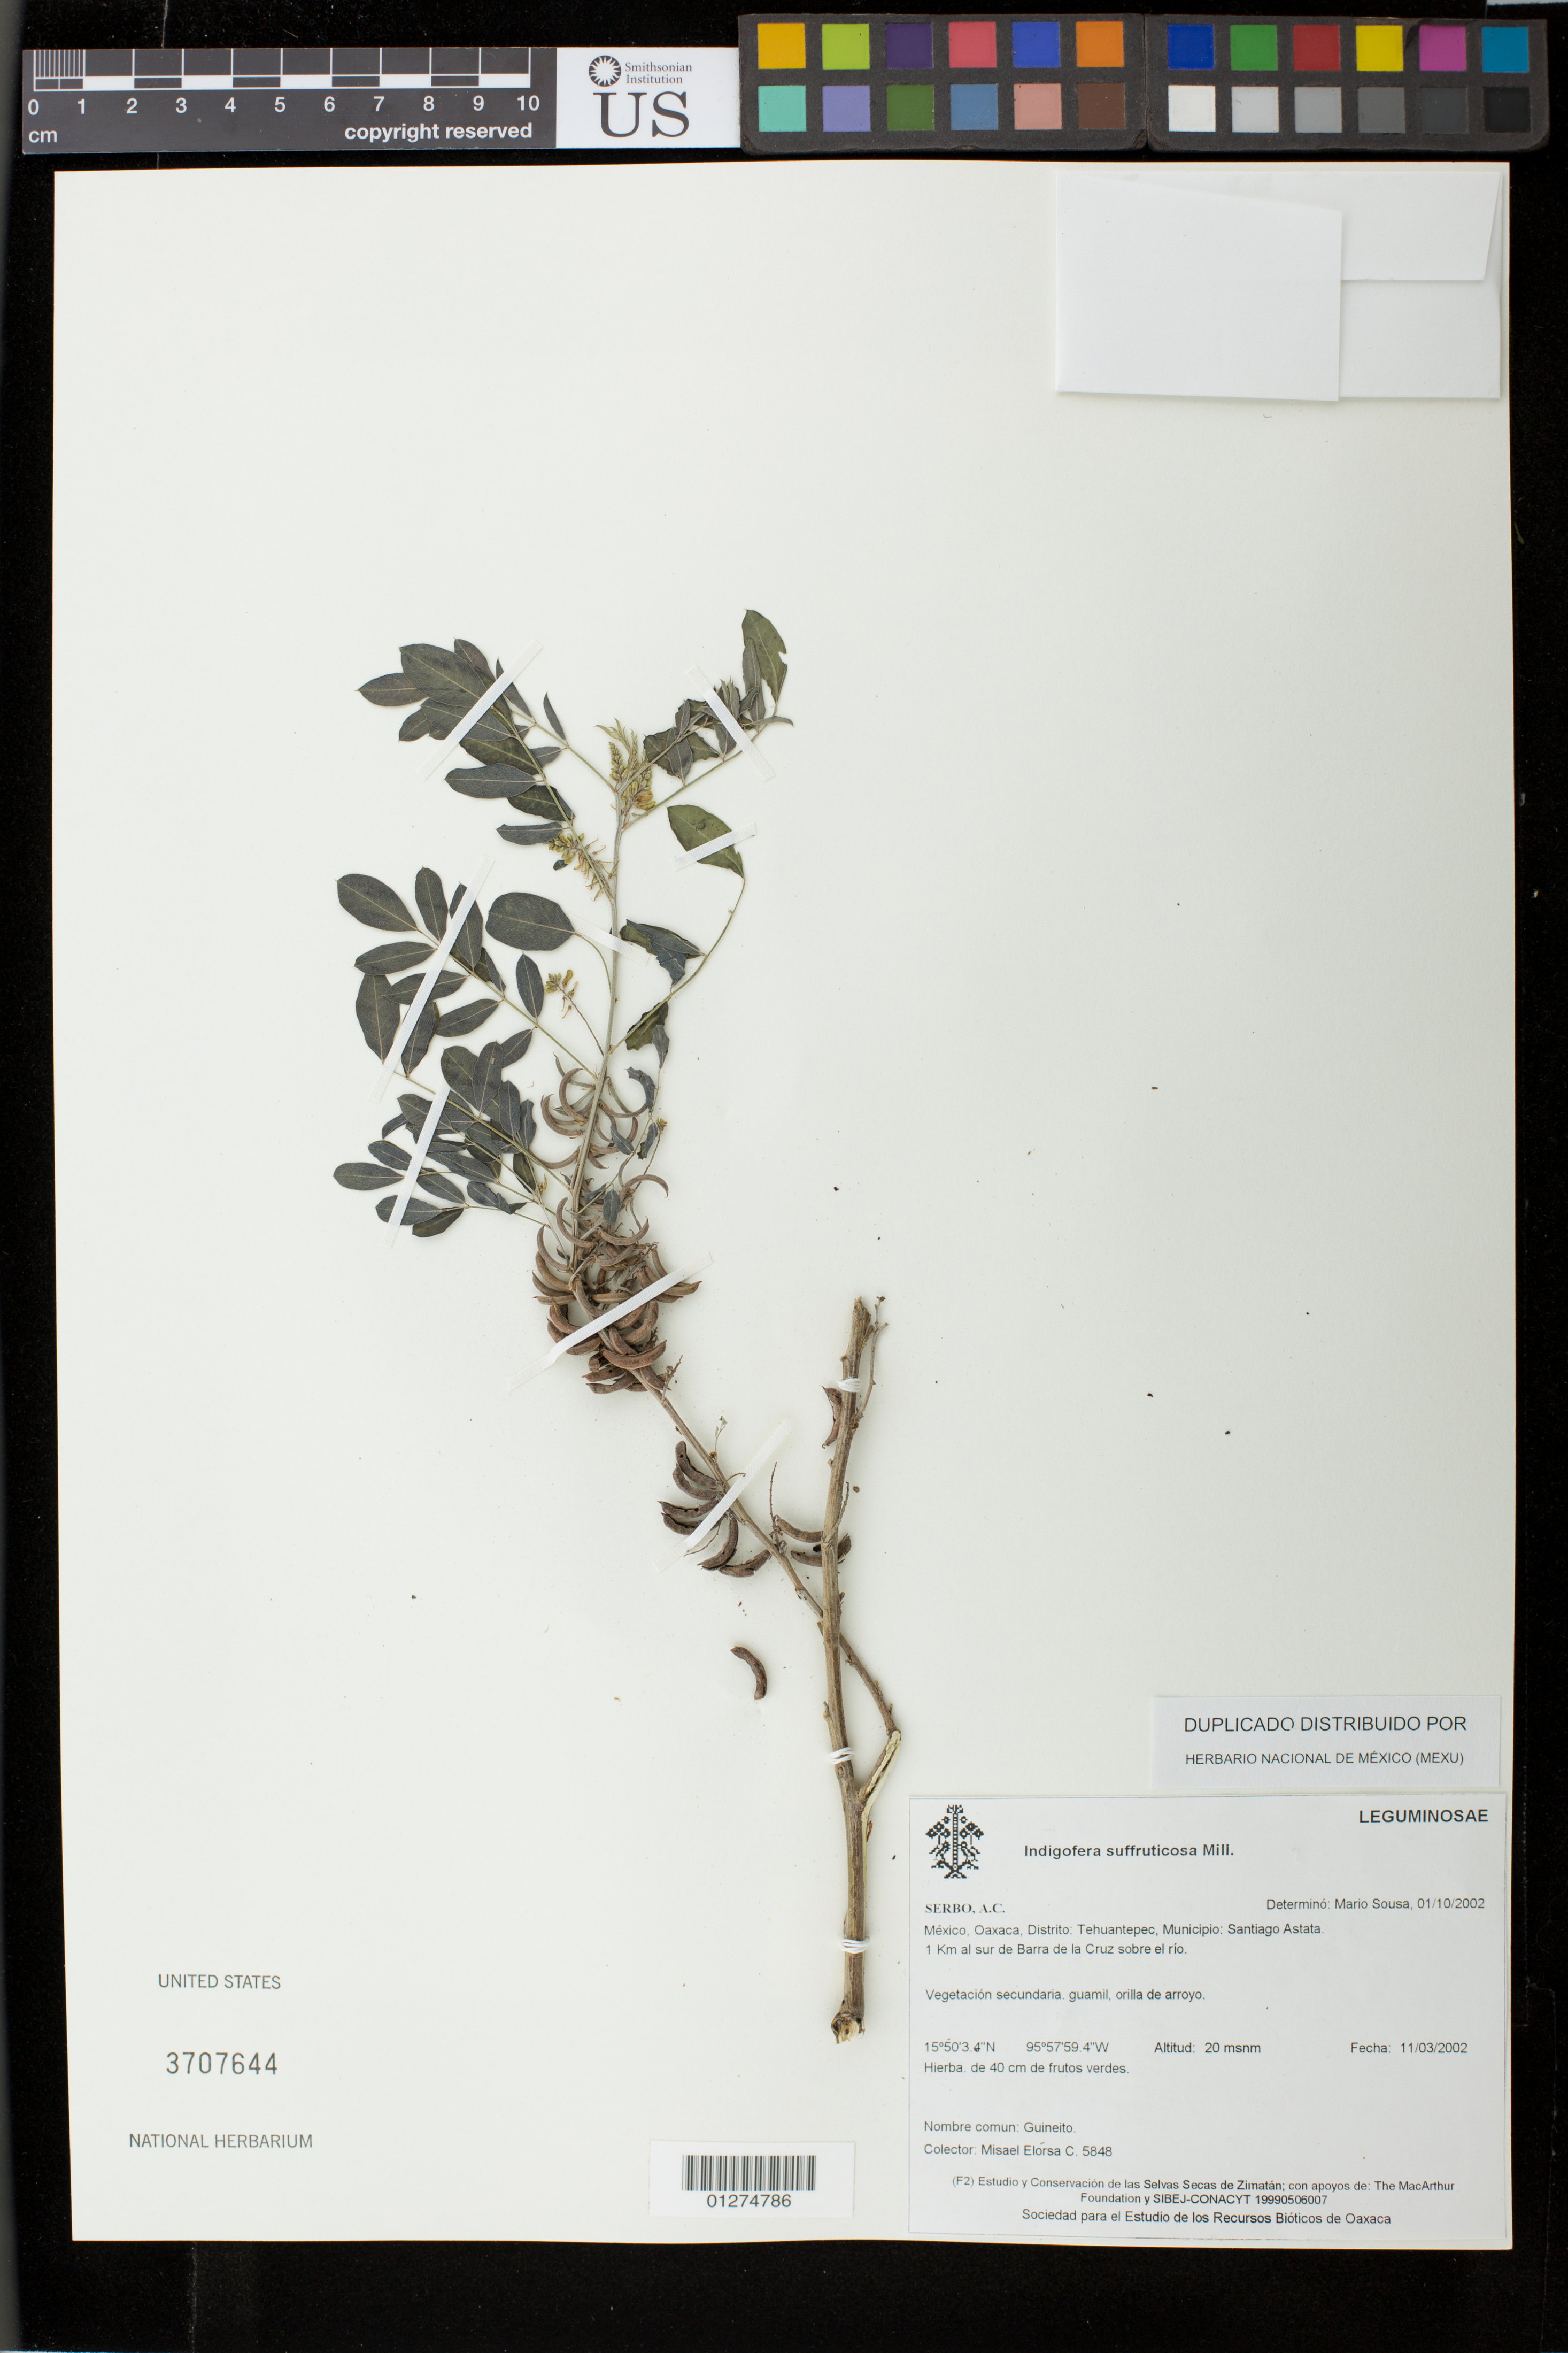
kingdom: Plantae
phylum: Tracheophyta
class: Magnoliopsida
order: Fabales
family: Fabaceae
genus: Indigofera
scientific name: Indigofera suffruticosa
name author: Mill.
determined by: Sousa, Mario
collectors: M. Elorsa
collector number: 5848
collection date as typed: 11/03/2002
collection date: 2002-03-11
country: Mexico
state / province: Oaxaca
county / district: Tehuantepec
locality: Municipio: Santiago Astata, 1 Km al sur de Barra de la Cruz sobre el rio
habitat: vegetacion secundaria. guamil, orilla de arroyo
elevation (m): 20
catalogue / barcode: US 3707644